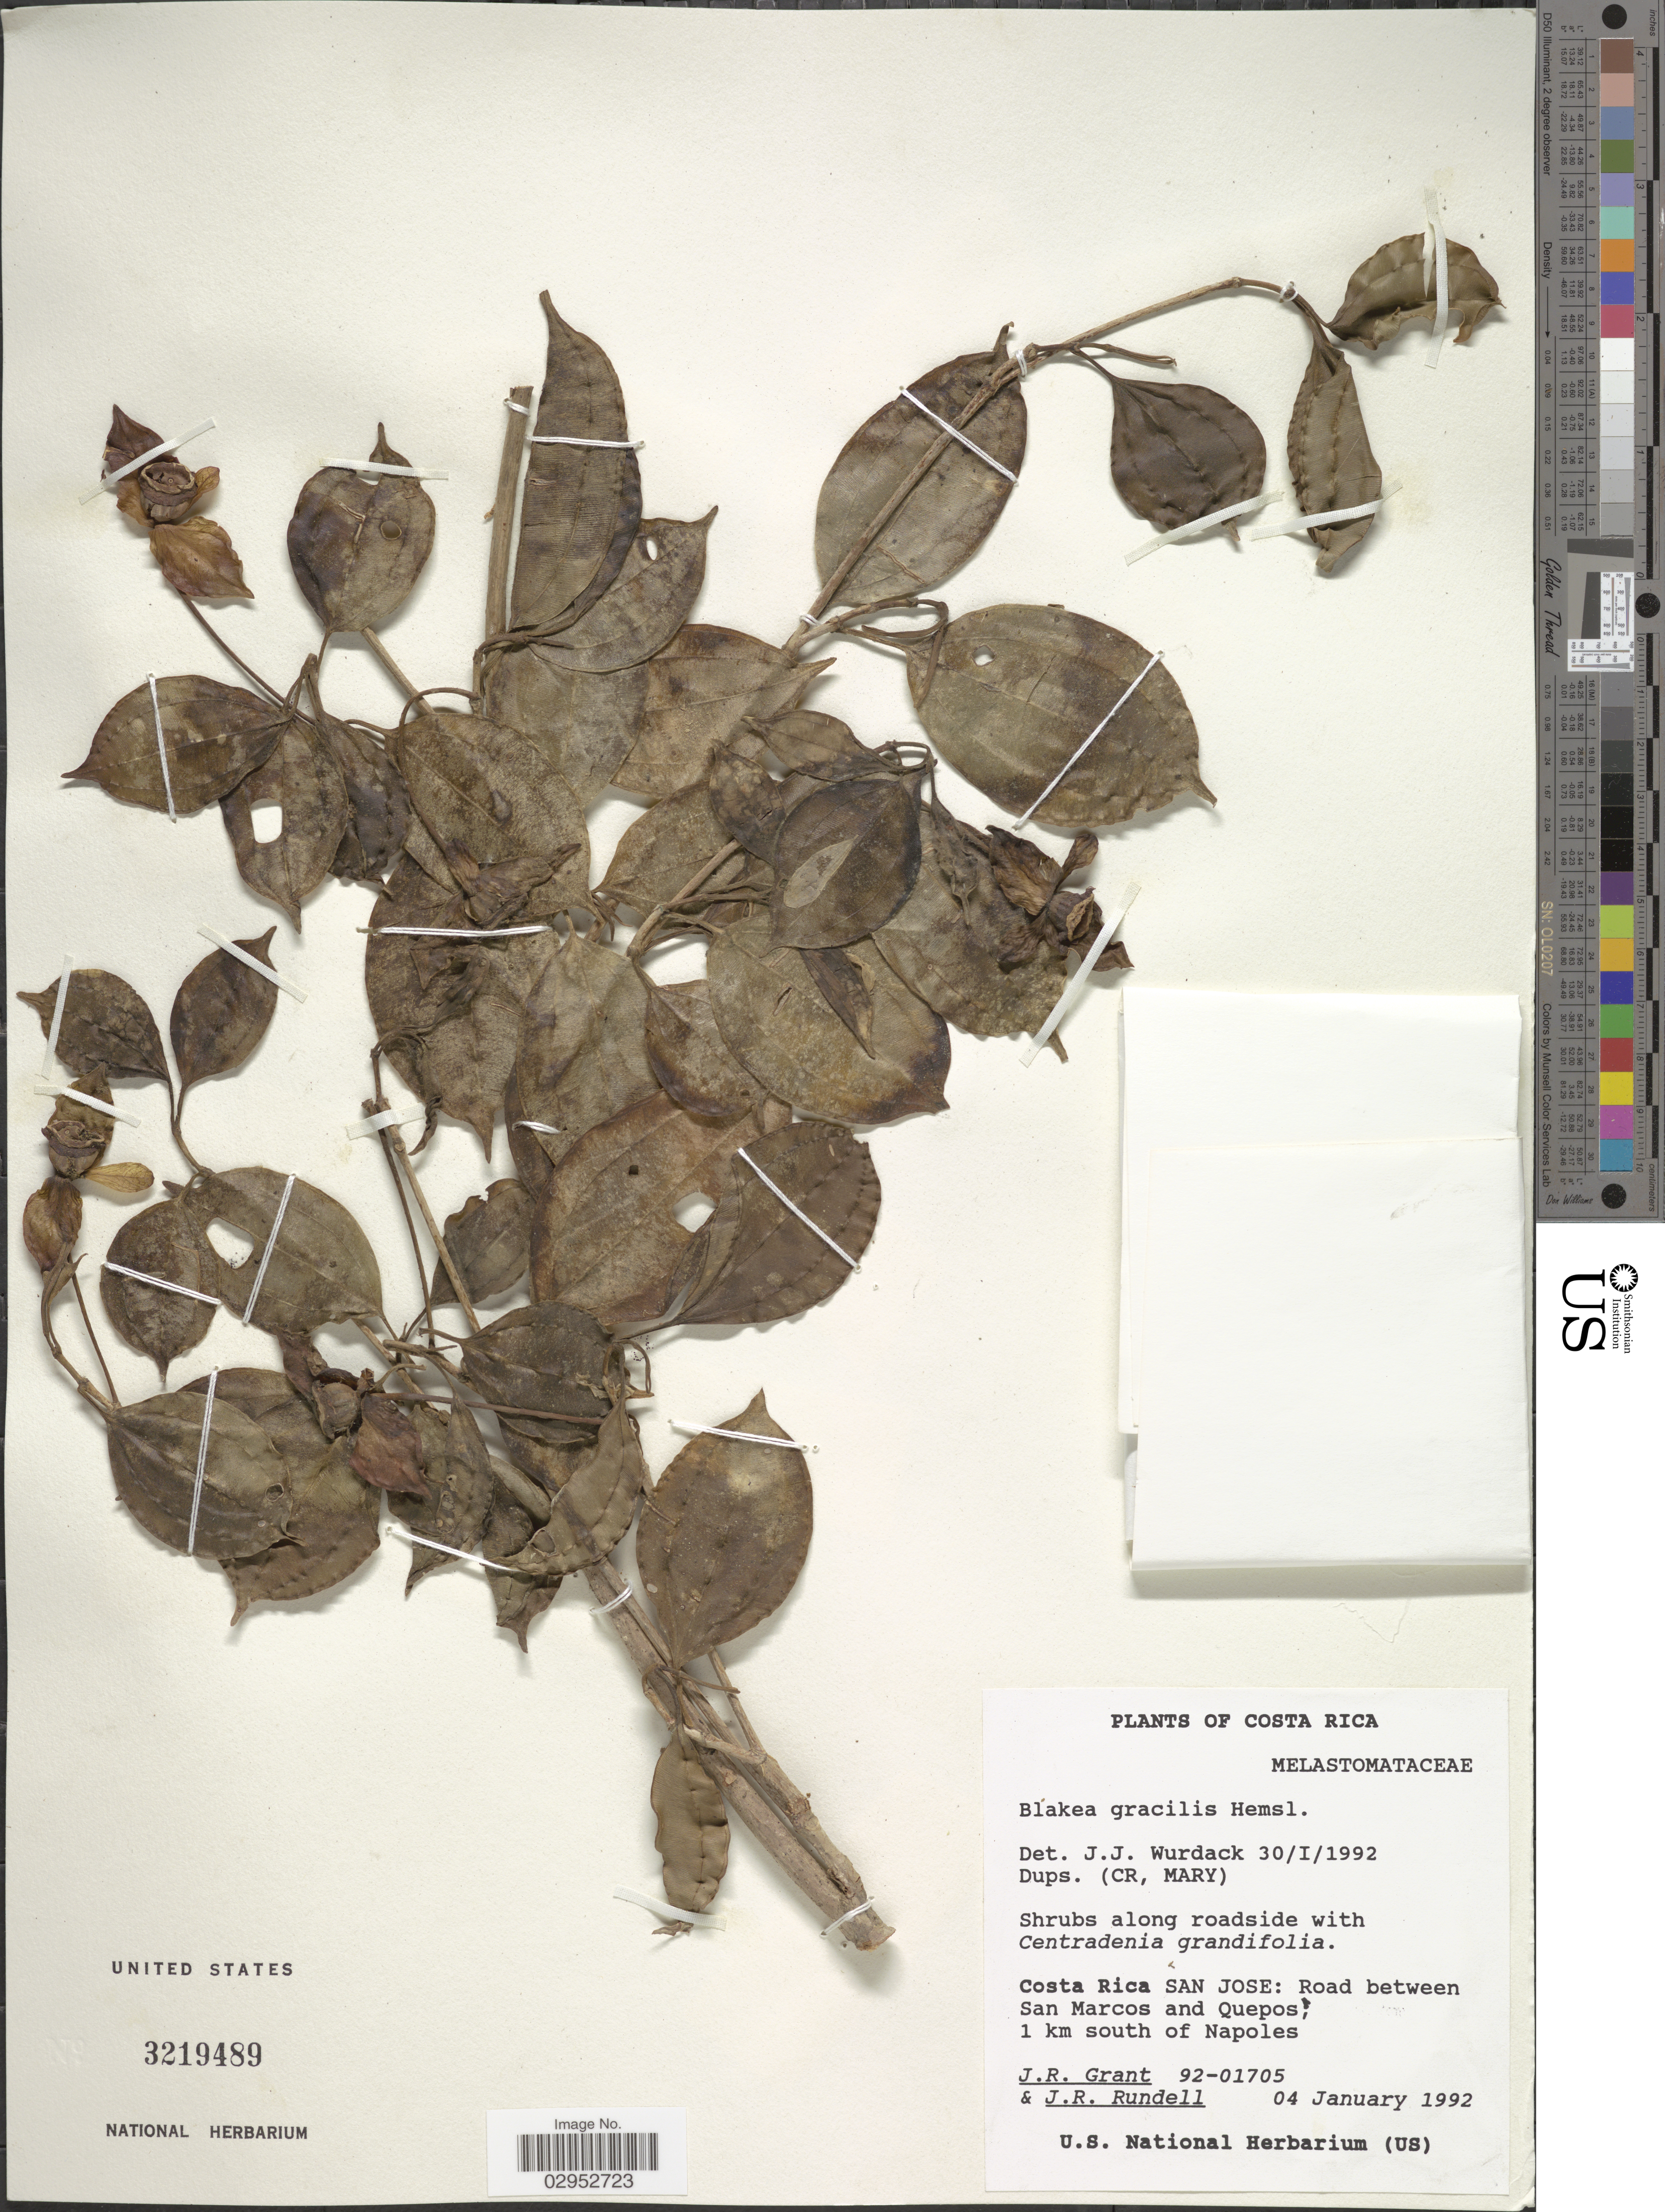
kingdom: Plantae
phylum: Tracheophyta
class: Magnoliopsida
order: Myrtales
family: Melastomataceae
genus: Blakea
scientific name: Blakea gracilis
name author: Hemsl.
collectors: J. Grant & J. R. Rundell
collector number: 92-01705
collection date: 1992-01-04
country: Costa Rica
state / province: San José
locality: San Jose: Road between San Marcos and Quepos; 1 km south of Napoles.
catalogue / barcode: US 3219489